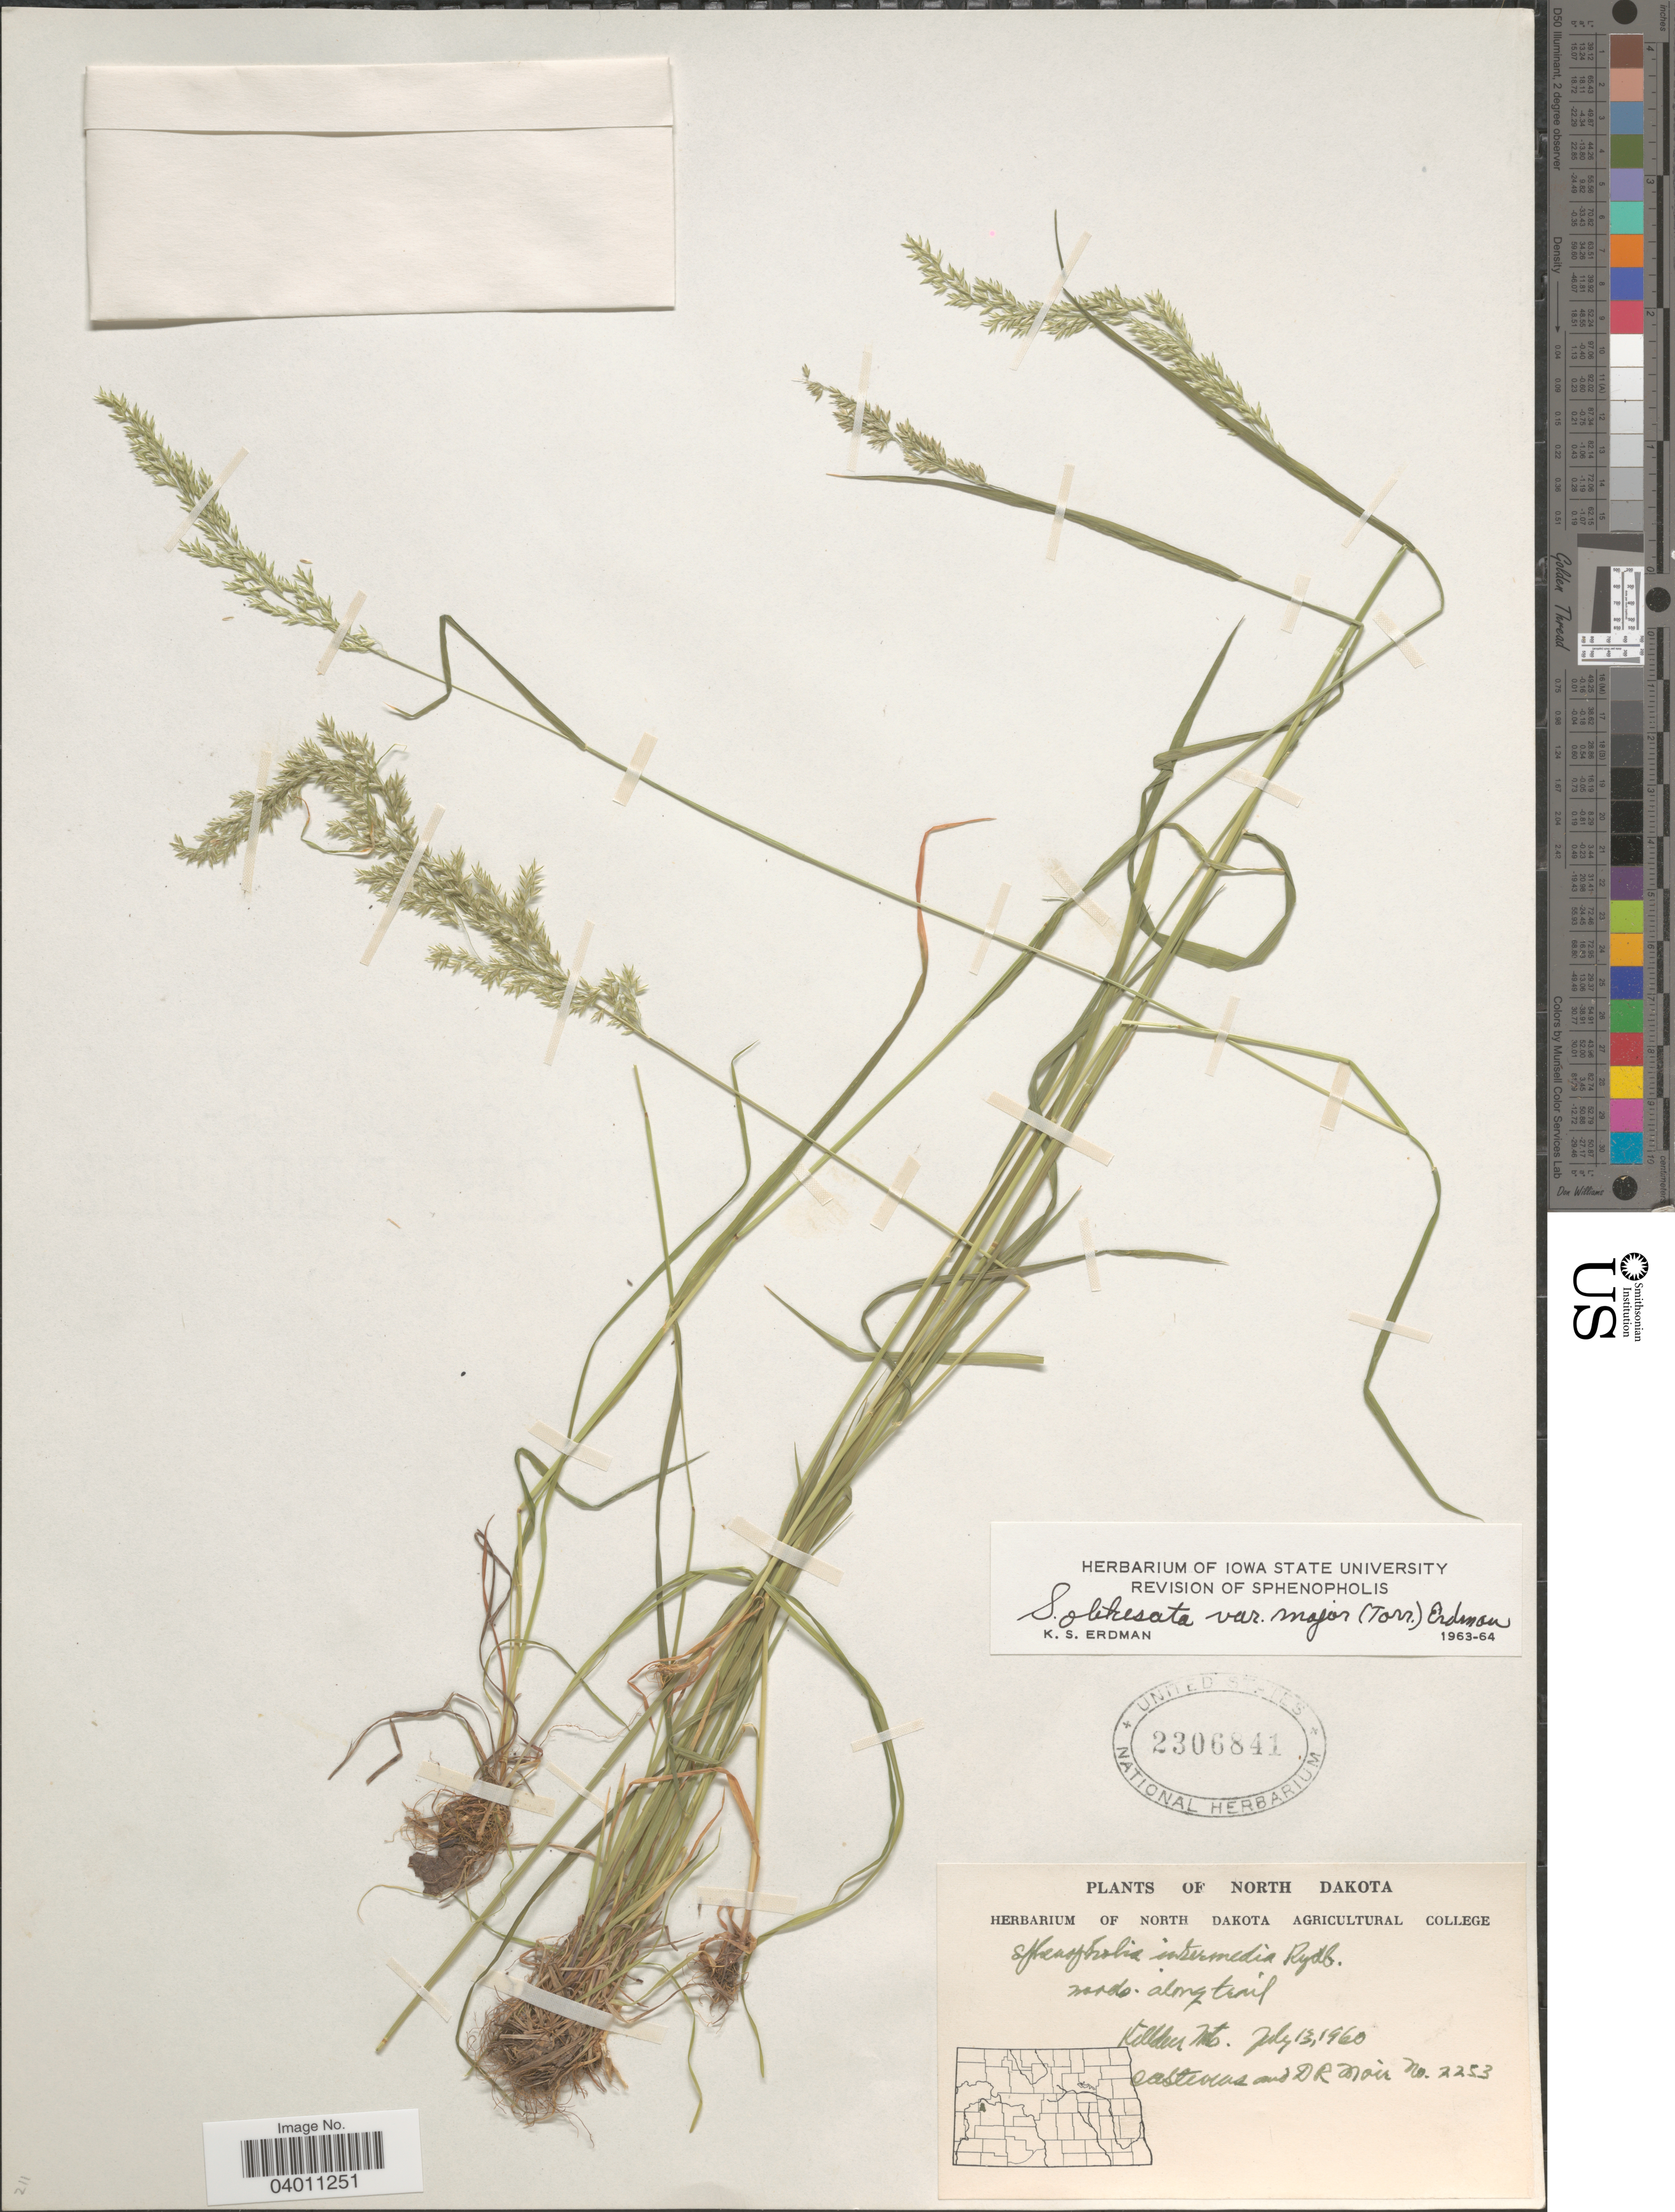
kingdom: Plantae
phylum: Tracheophyta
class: Liliopsida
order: Poales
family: Poaceae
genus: Sphenopholis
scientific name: Sphenopholis intermedia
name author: (Rydb.) Rydb.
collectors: O. A. Stevens & D. Moir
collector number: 2253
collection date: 1960-07-13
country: United States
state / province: North Dakota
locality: Woods along trail. Killdeer Mts.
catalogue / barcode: US 2306841